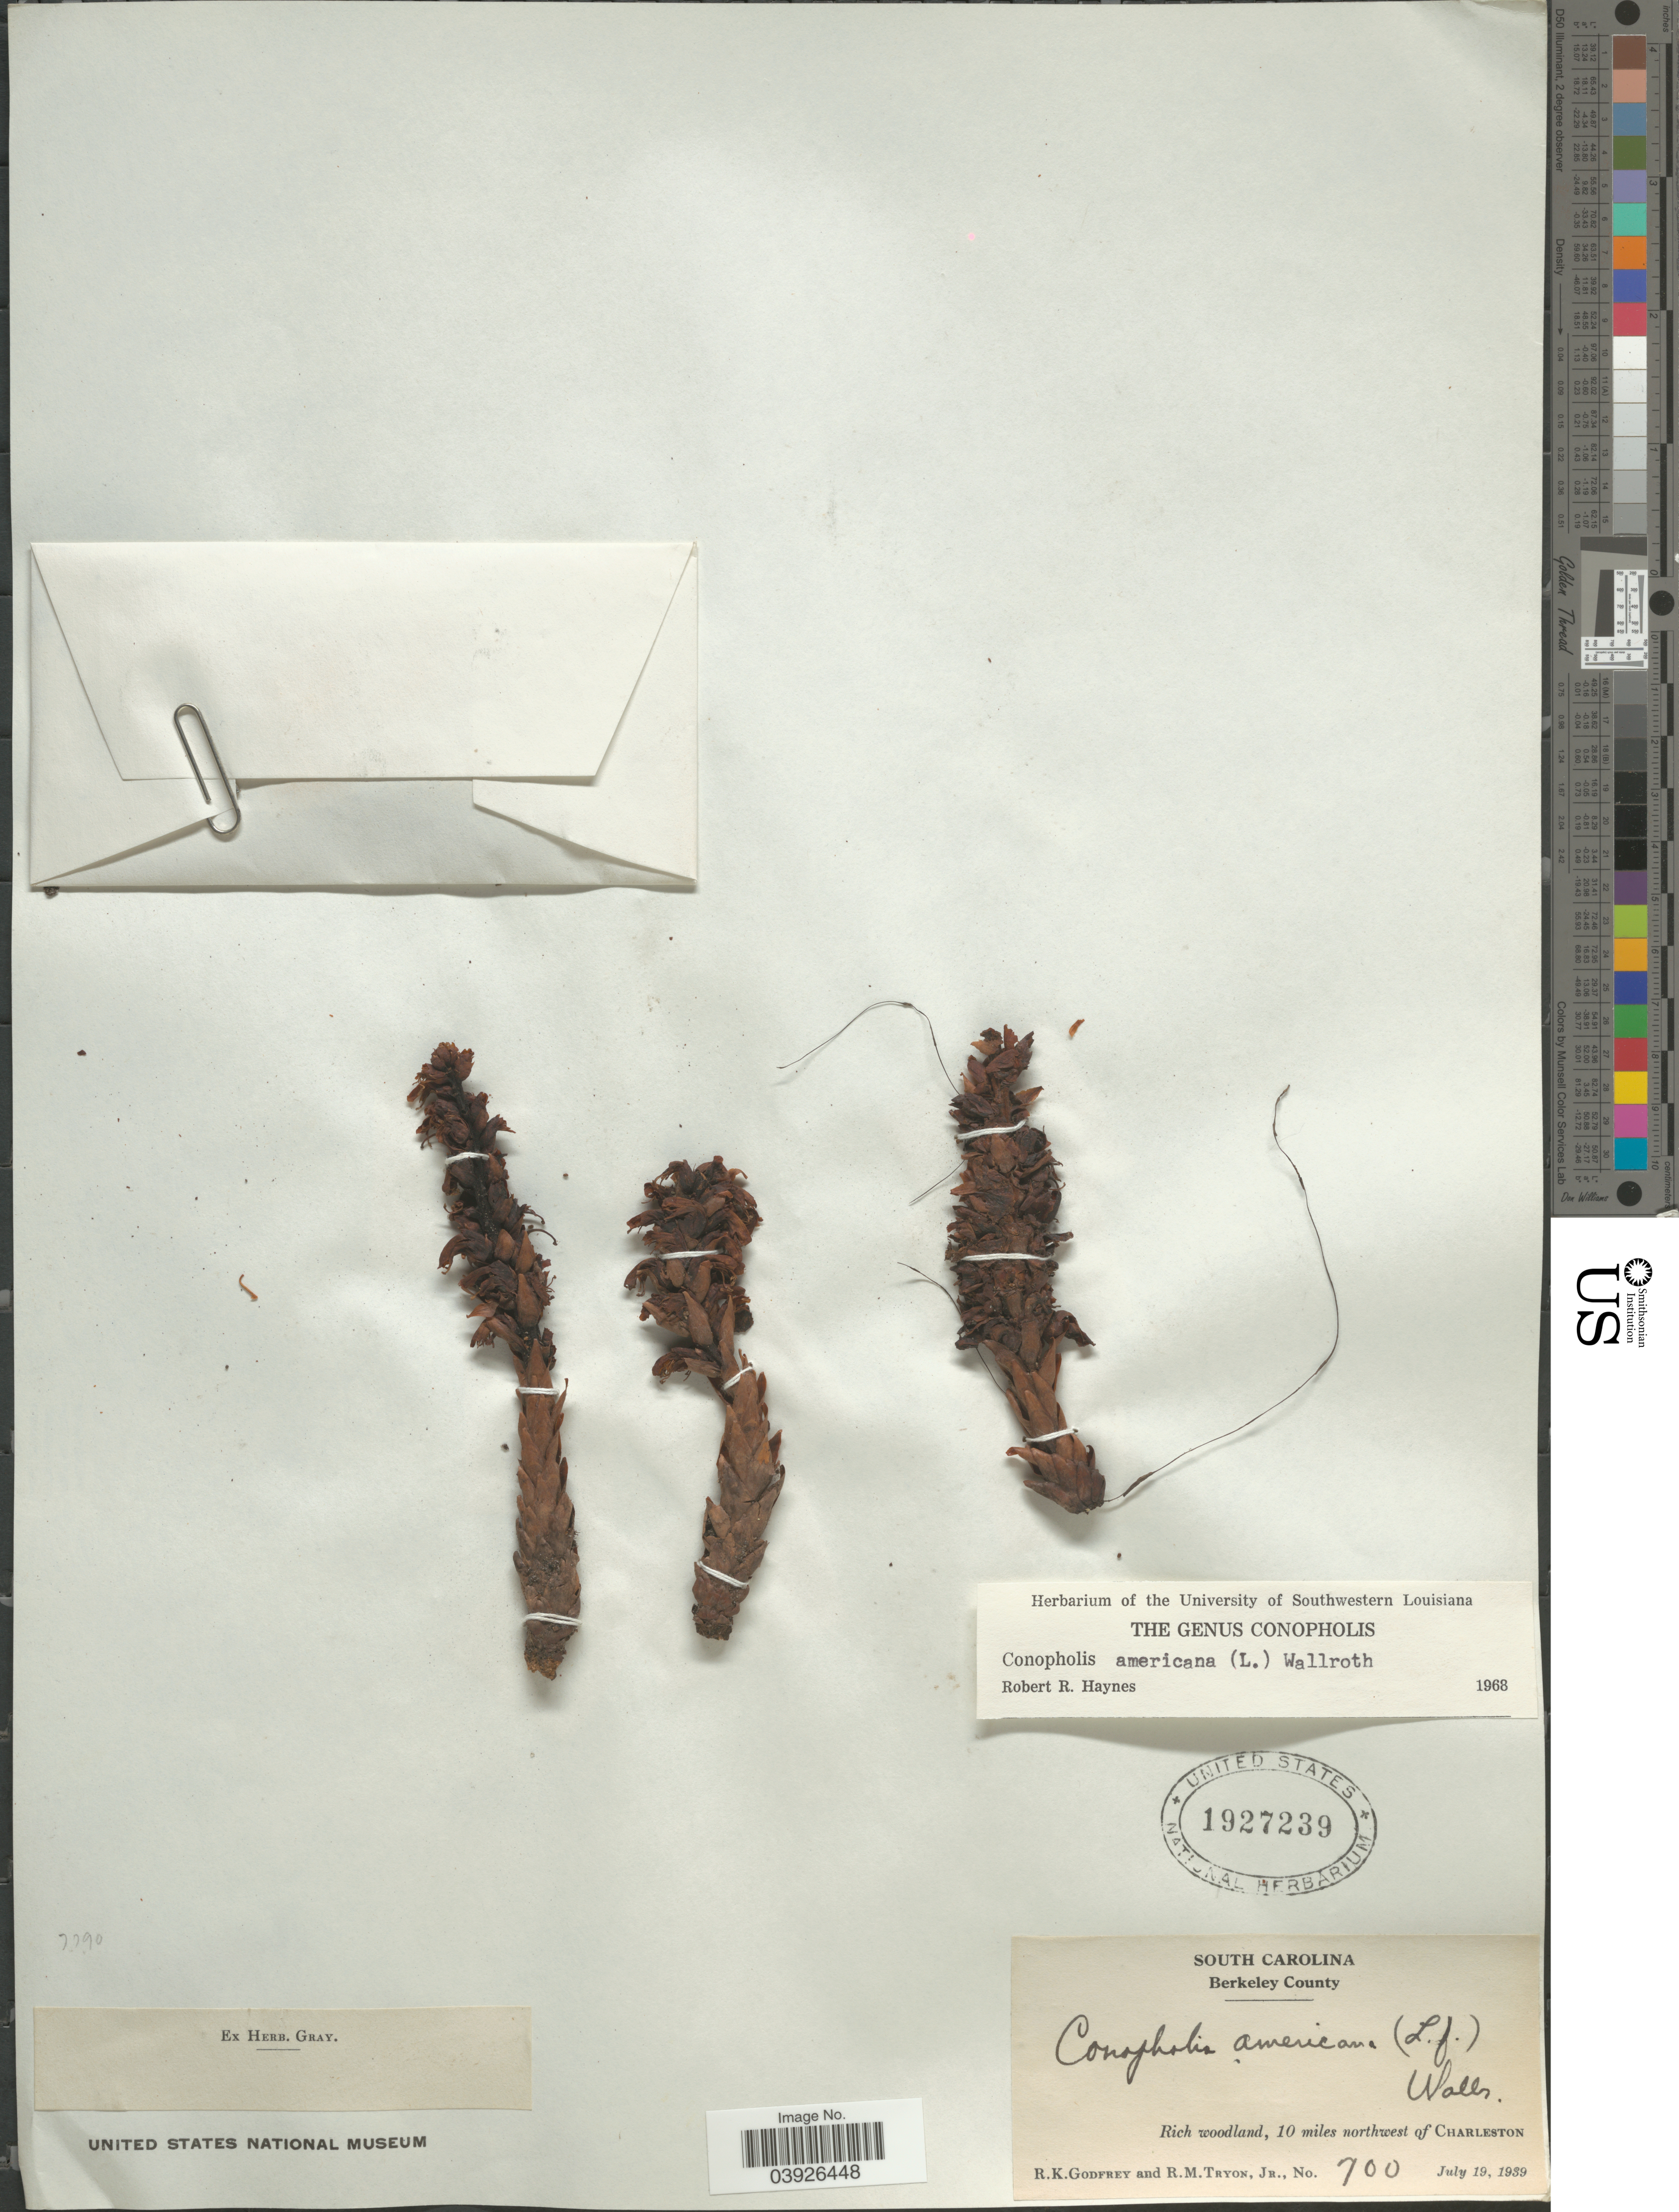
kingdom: Plantae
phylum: Tracheophyta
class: Magnoliopsida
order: Lamiales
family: Orobanchaceae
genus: Conopholis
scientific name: Conopholis americana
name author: (L. f.) Wallr.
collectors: R. K. Godfrey & R. Tryon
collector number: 700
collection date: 1939-07-19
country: United States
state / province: South Carolina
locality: Berkeley County. 10 miles northwest of Charleston.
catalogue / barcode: US 1927239